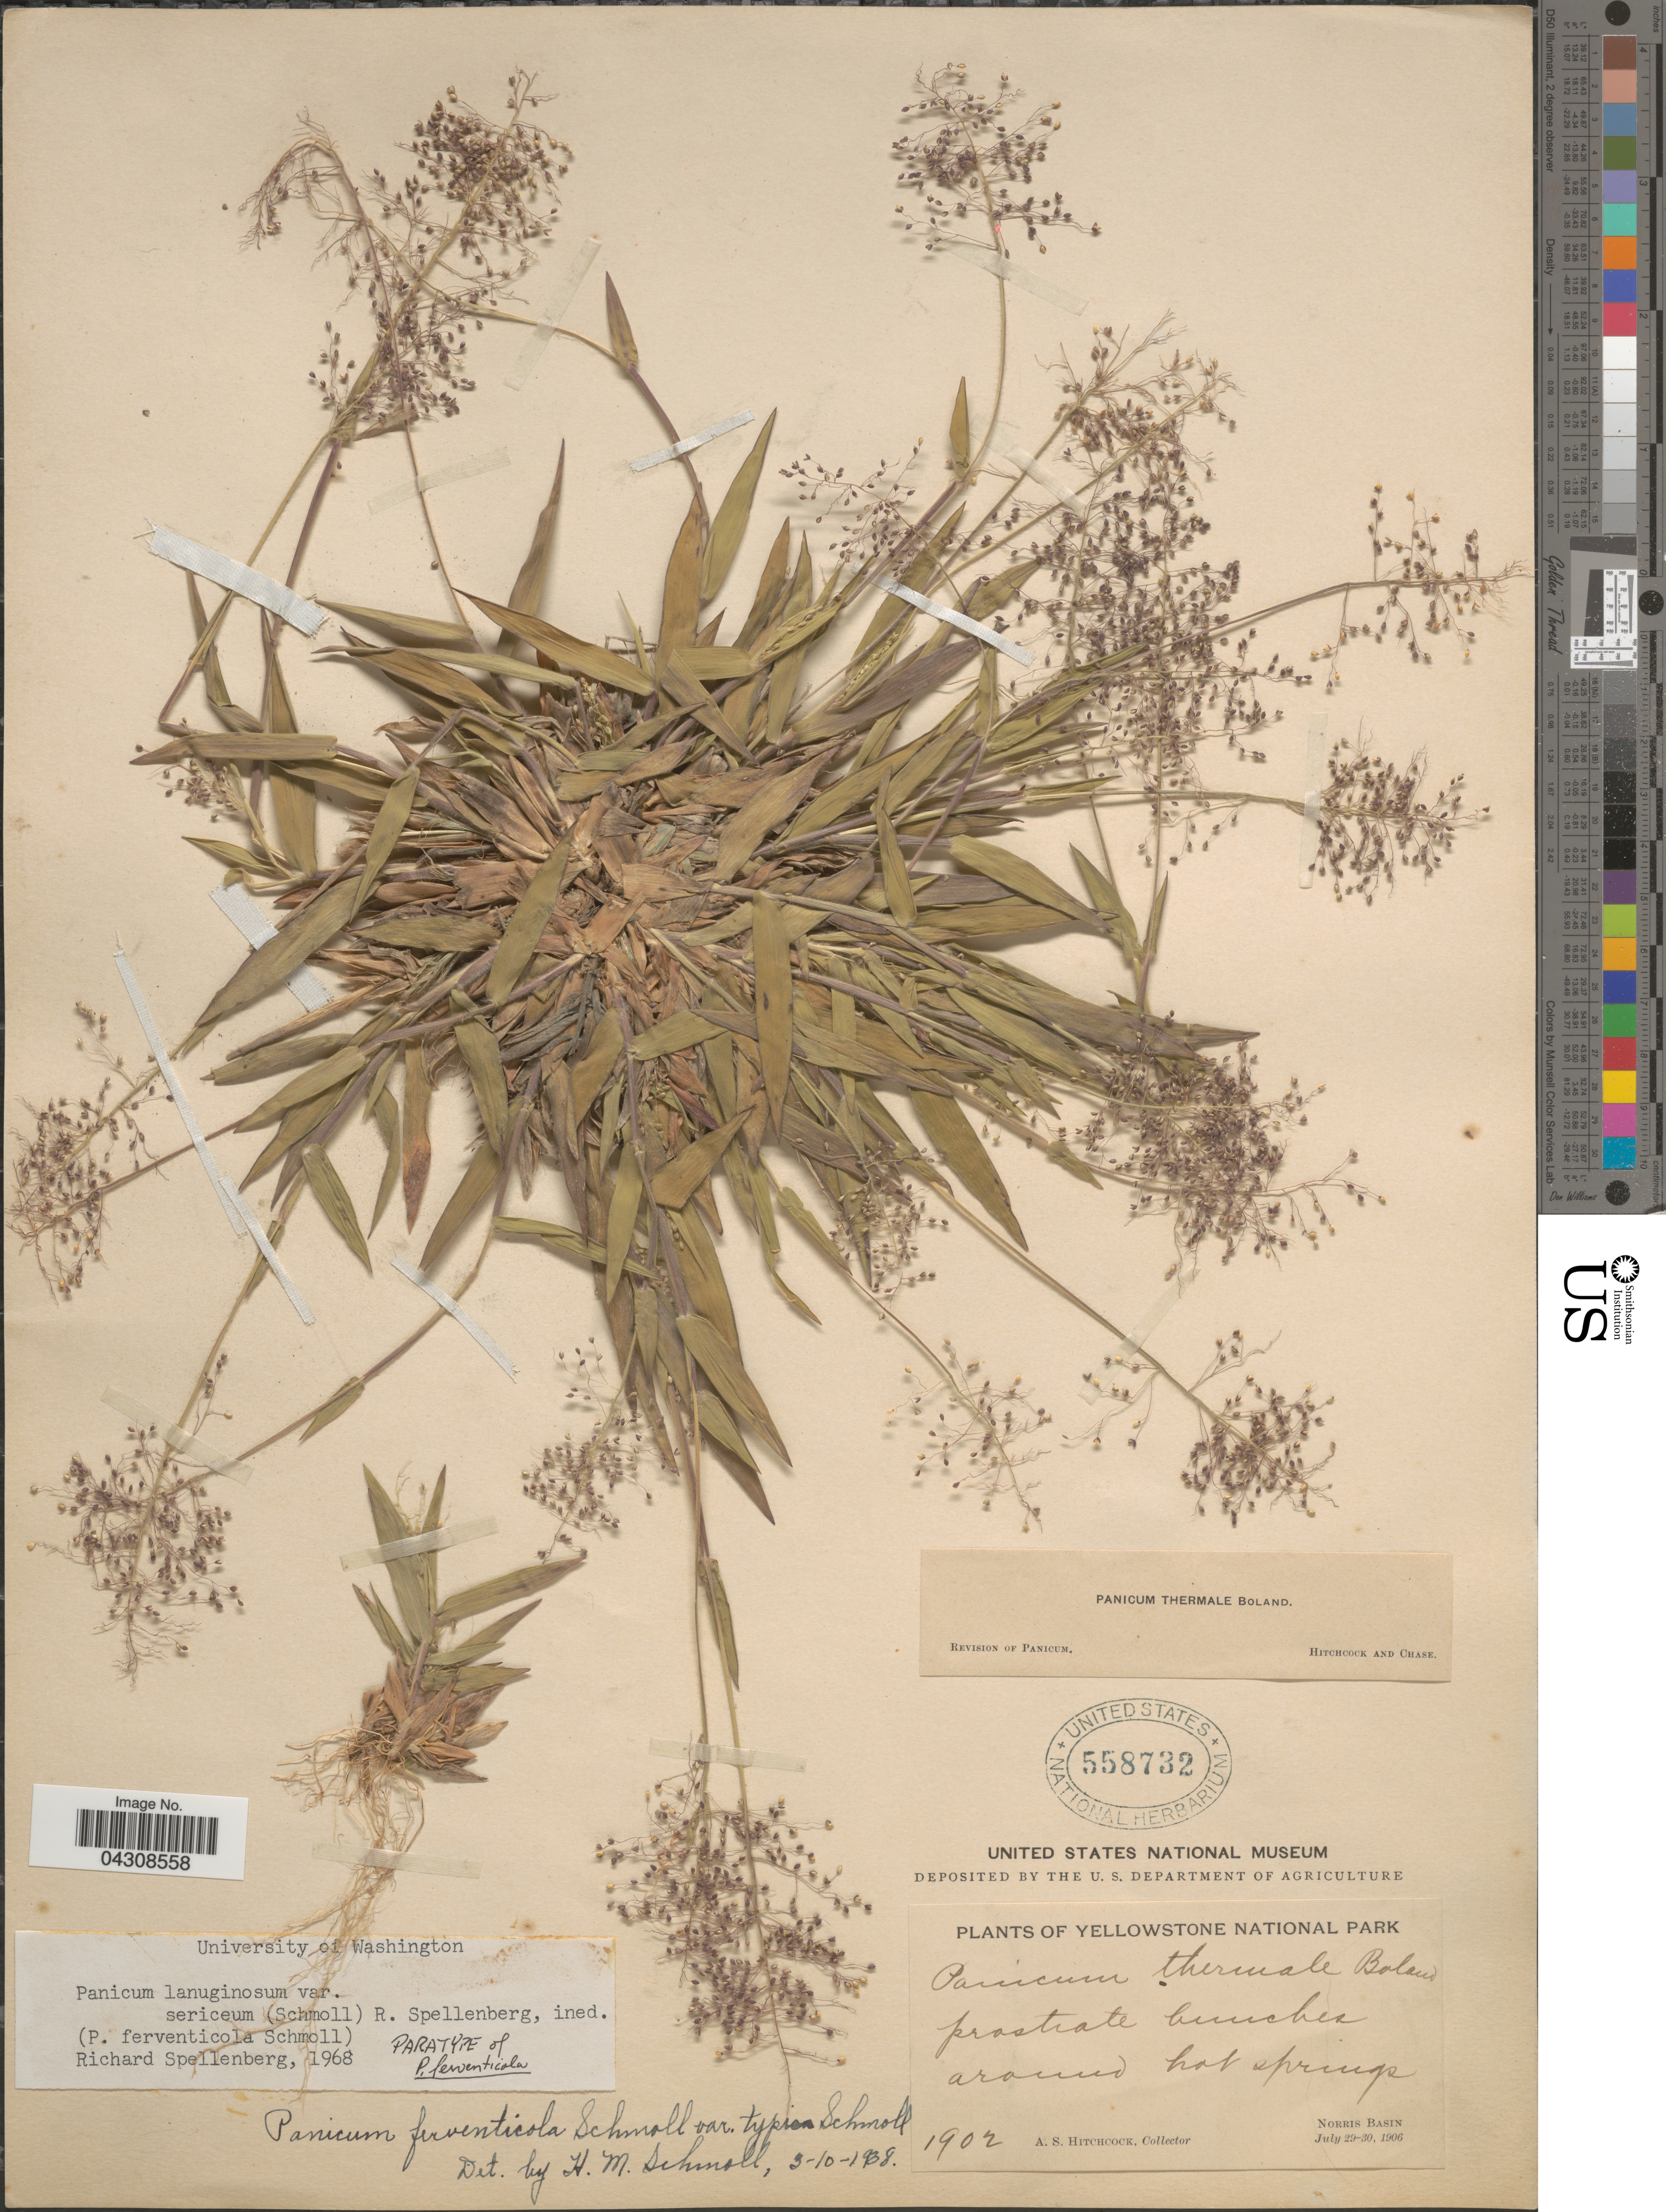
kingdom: Plantae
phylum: Tracheophyta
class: Liliopsida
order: Poales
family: Poaceae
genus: Dichanthelium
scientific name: Dichanthelium acuminatum var. acuminatum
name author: (Sw.) Gould & C.A. Clark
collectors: A. S. Hitchcock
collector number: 1902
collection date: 1906-07-29/1906-07-30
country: United States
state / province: Wyoming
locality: Yellowstone National Park. Around hot springs. Norris Basin.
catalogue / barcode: US 558732